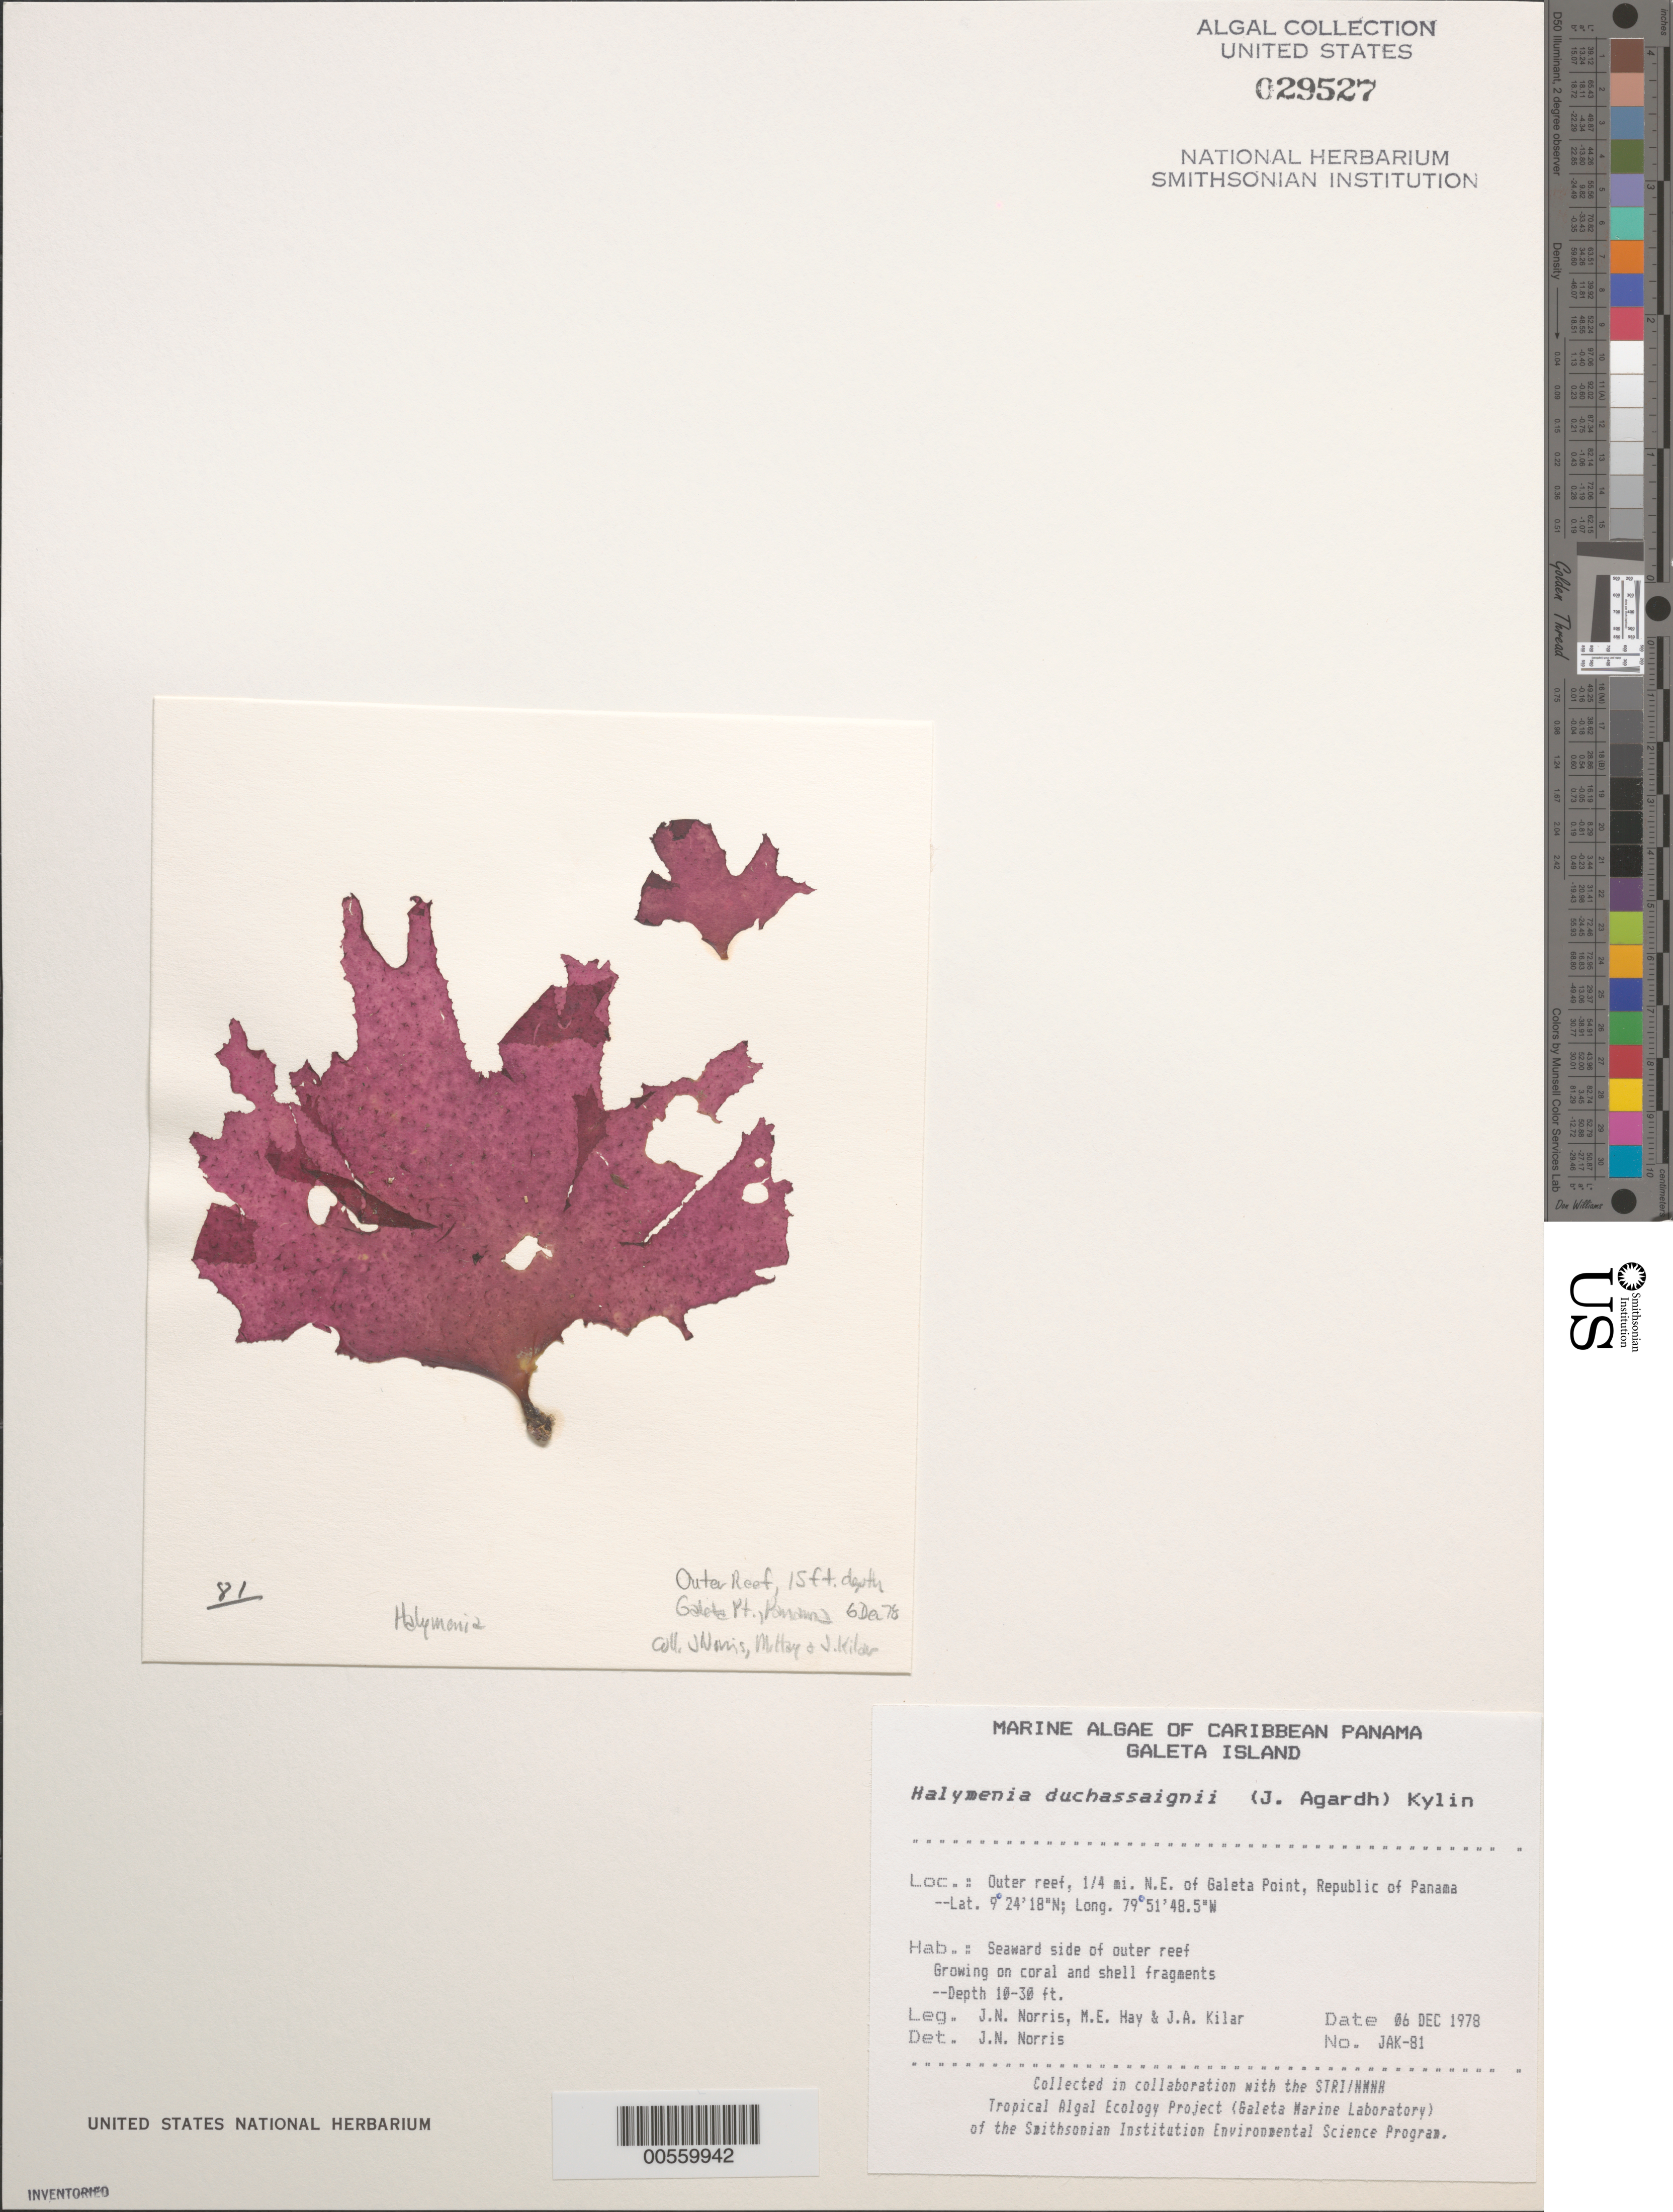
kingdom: Plantae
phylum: Rhodophyta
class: Florideophyceae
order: Halymeniales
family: Halymeniaceae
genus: Halymenia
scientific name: Halymenia duchassaignii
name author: (J. Agardh) Kylin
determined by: Norris, James N.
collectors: J. N. Norris, M. E. Hay & J. A. Kilar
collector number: JAK-81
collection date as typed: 06 Dec 1978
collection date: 1978-12-06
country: Panama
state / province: Colón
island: Galeta Island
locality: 1/4th mile northeast of Galeta Point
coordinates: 9 24' 18" N, 79 51' 48.5" W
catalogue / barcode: US 29527